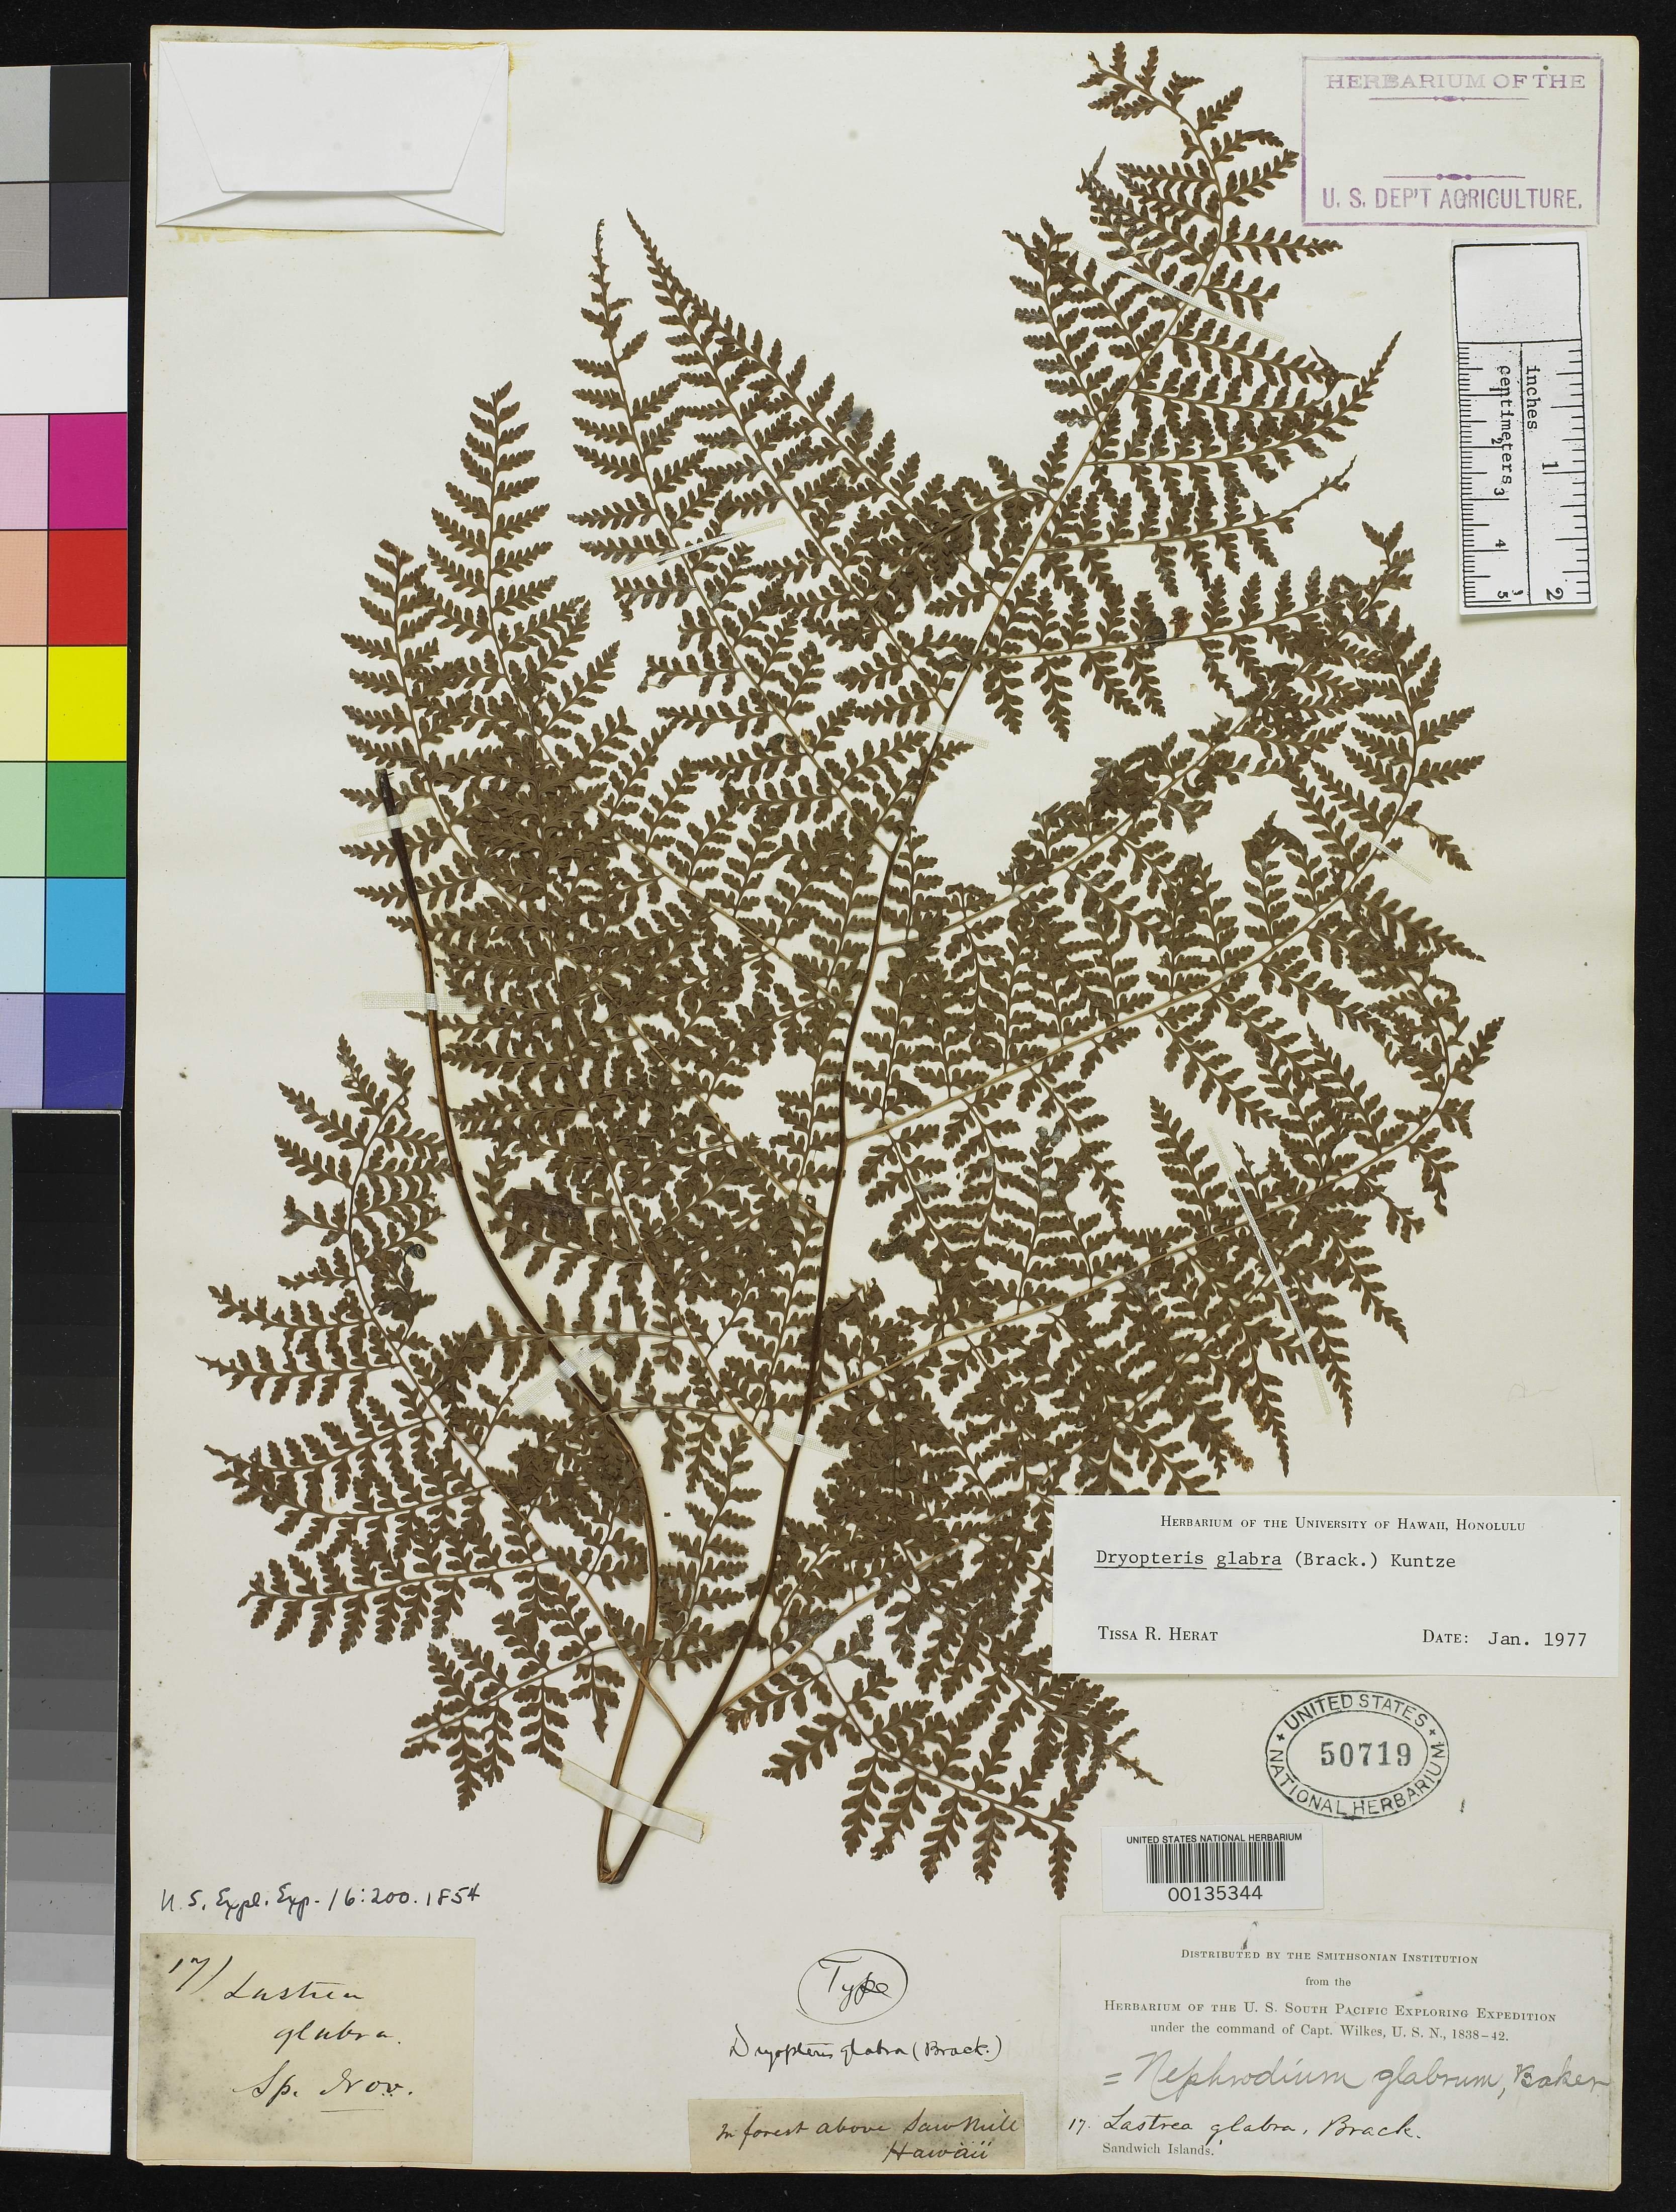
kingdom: Plantae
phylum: Tracheophyta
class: Polypodiopsida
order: Polypodiales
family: Thelypteridaceae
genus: Lastrea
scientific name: Lastrea glabra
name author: Brack. in Wilkes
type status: Lectotype; Isosyntype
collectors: Wilkes Explor. Exped.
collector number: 17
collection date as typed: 1838 to -- --- 1842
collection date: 1838/1842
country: United States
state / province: Hawaii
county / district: Hawaii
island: Hawaii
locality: Sandwich Islands. Forest above sawmill, Hawaii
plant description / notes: Annotated (unsigned, undated) as "type" and previously recorded as holotype, but US has 2 original sheets (USNH 50719, 50720) which are probably syntypes. Protologue, "Hab. Sandwich Islands: in elevated forest lands of Hawaii and Oahu."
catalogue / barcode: US 50719